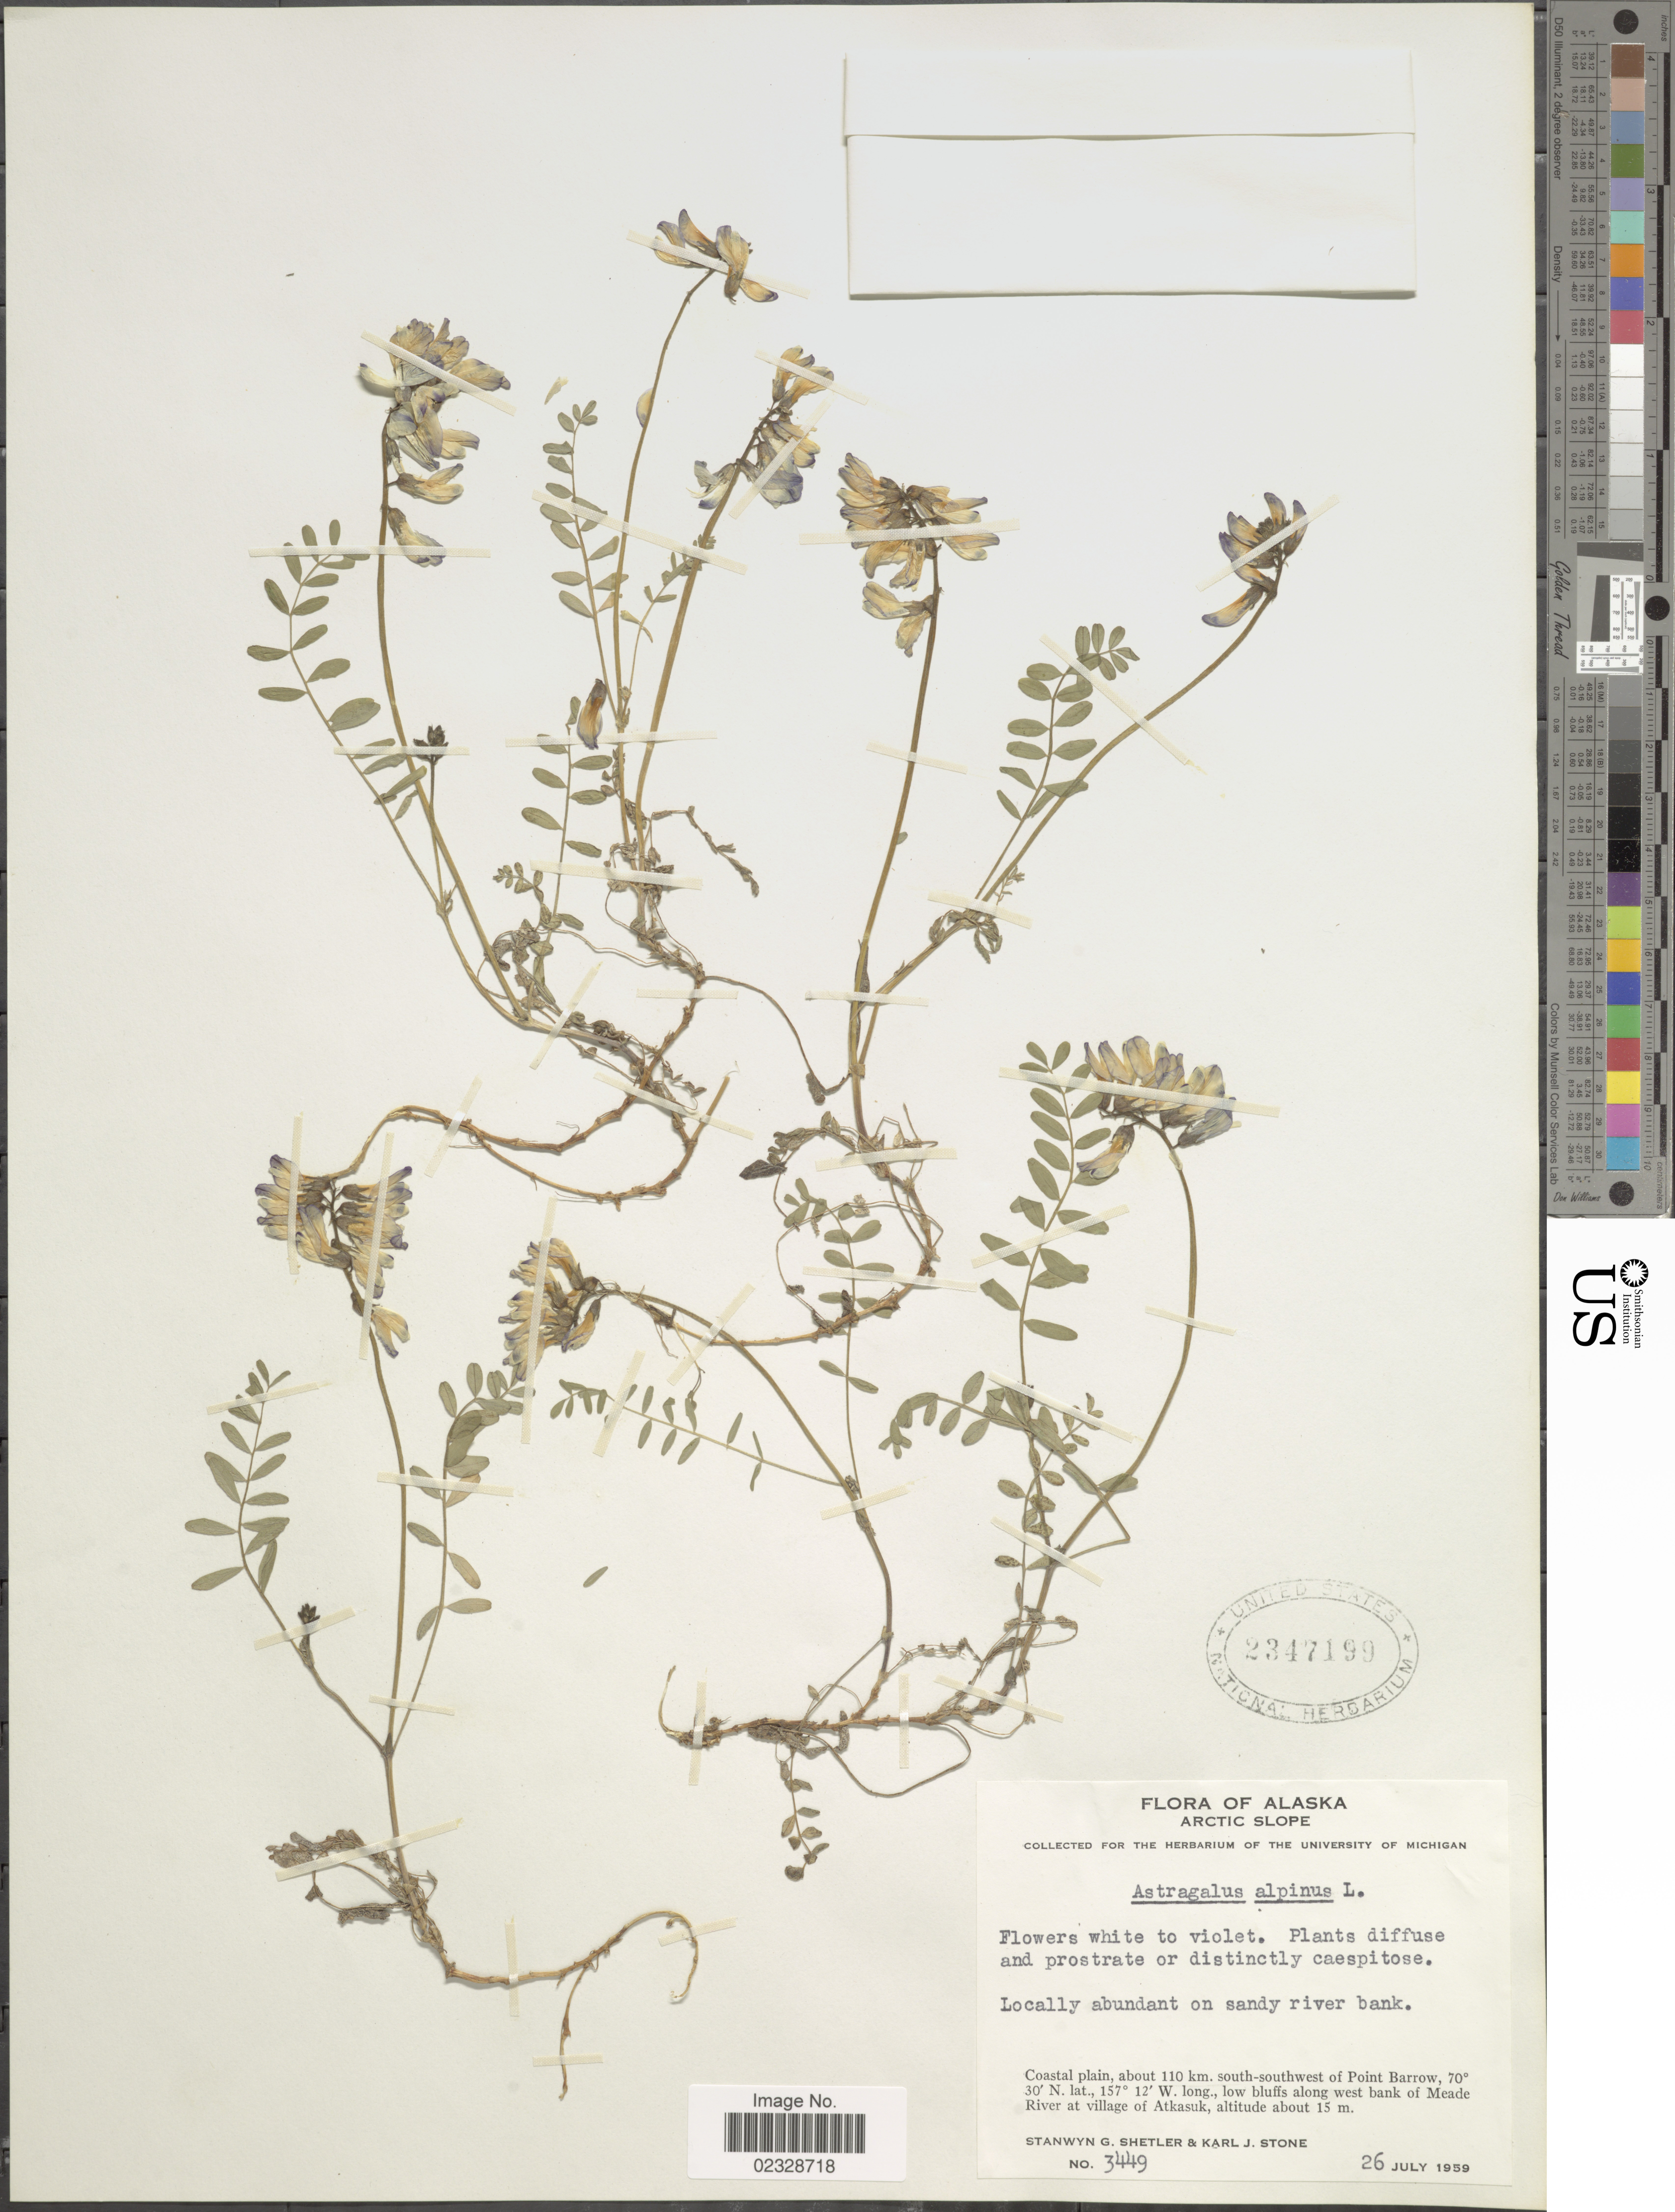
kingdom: Plantae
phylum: Tracheophyta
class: Magnoliopsida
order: Fabales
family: Fabaceae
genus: Astragalus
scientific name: Astragalus alpinus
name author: L.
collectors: S. Shetler & K. J. Stone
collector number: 3449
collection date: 1959-07-26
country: United States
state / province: Alaska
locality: Arctic Slope, about 110 km south-southwest of Point Barrow, along west bank of Meade River at village of Atkasuk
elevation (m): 15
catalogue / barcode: US 2347199